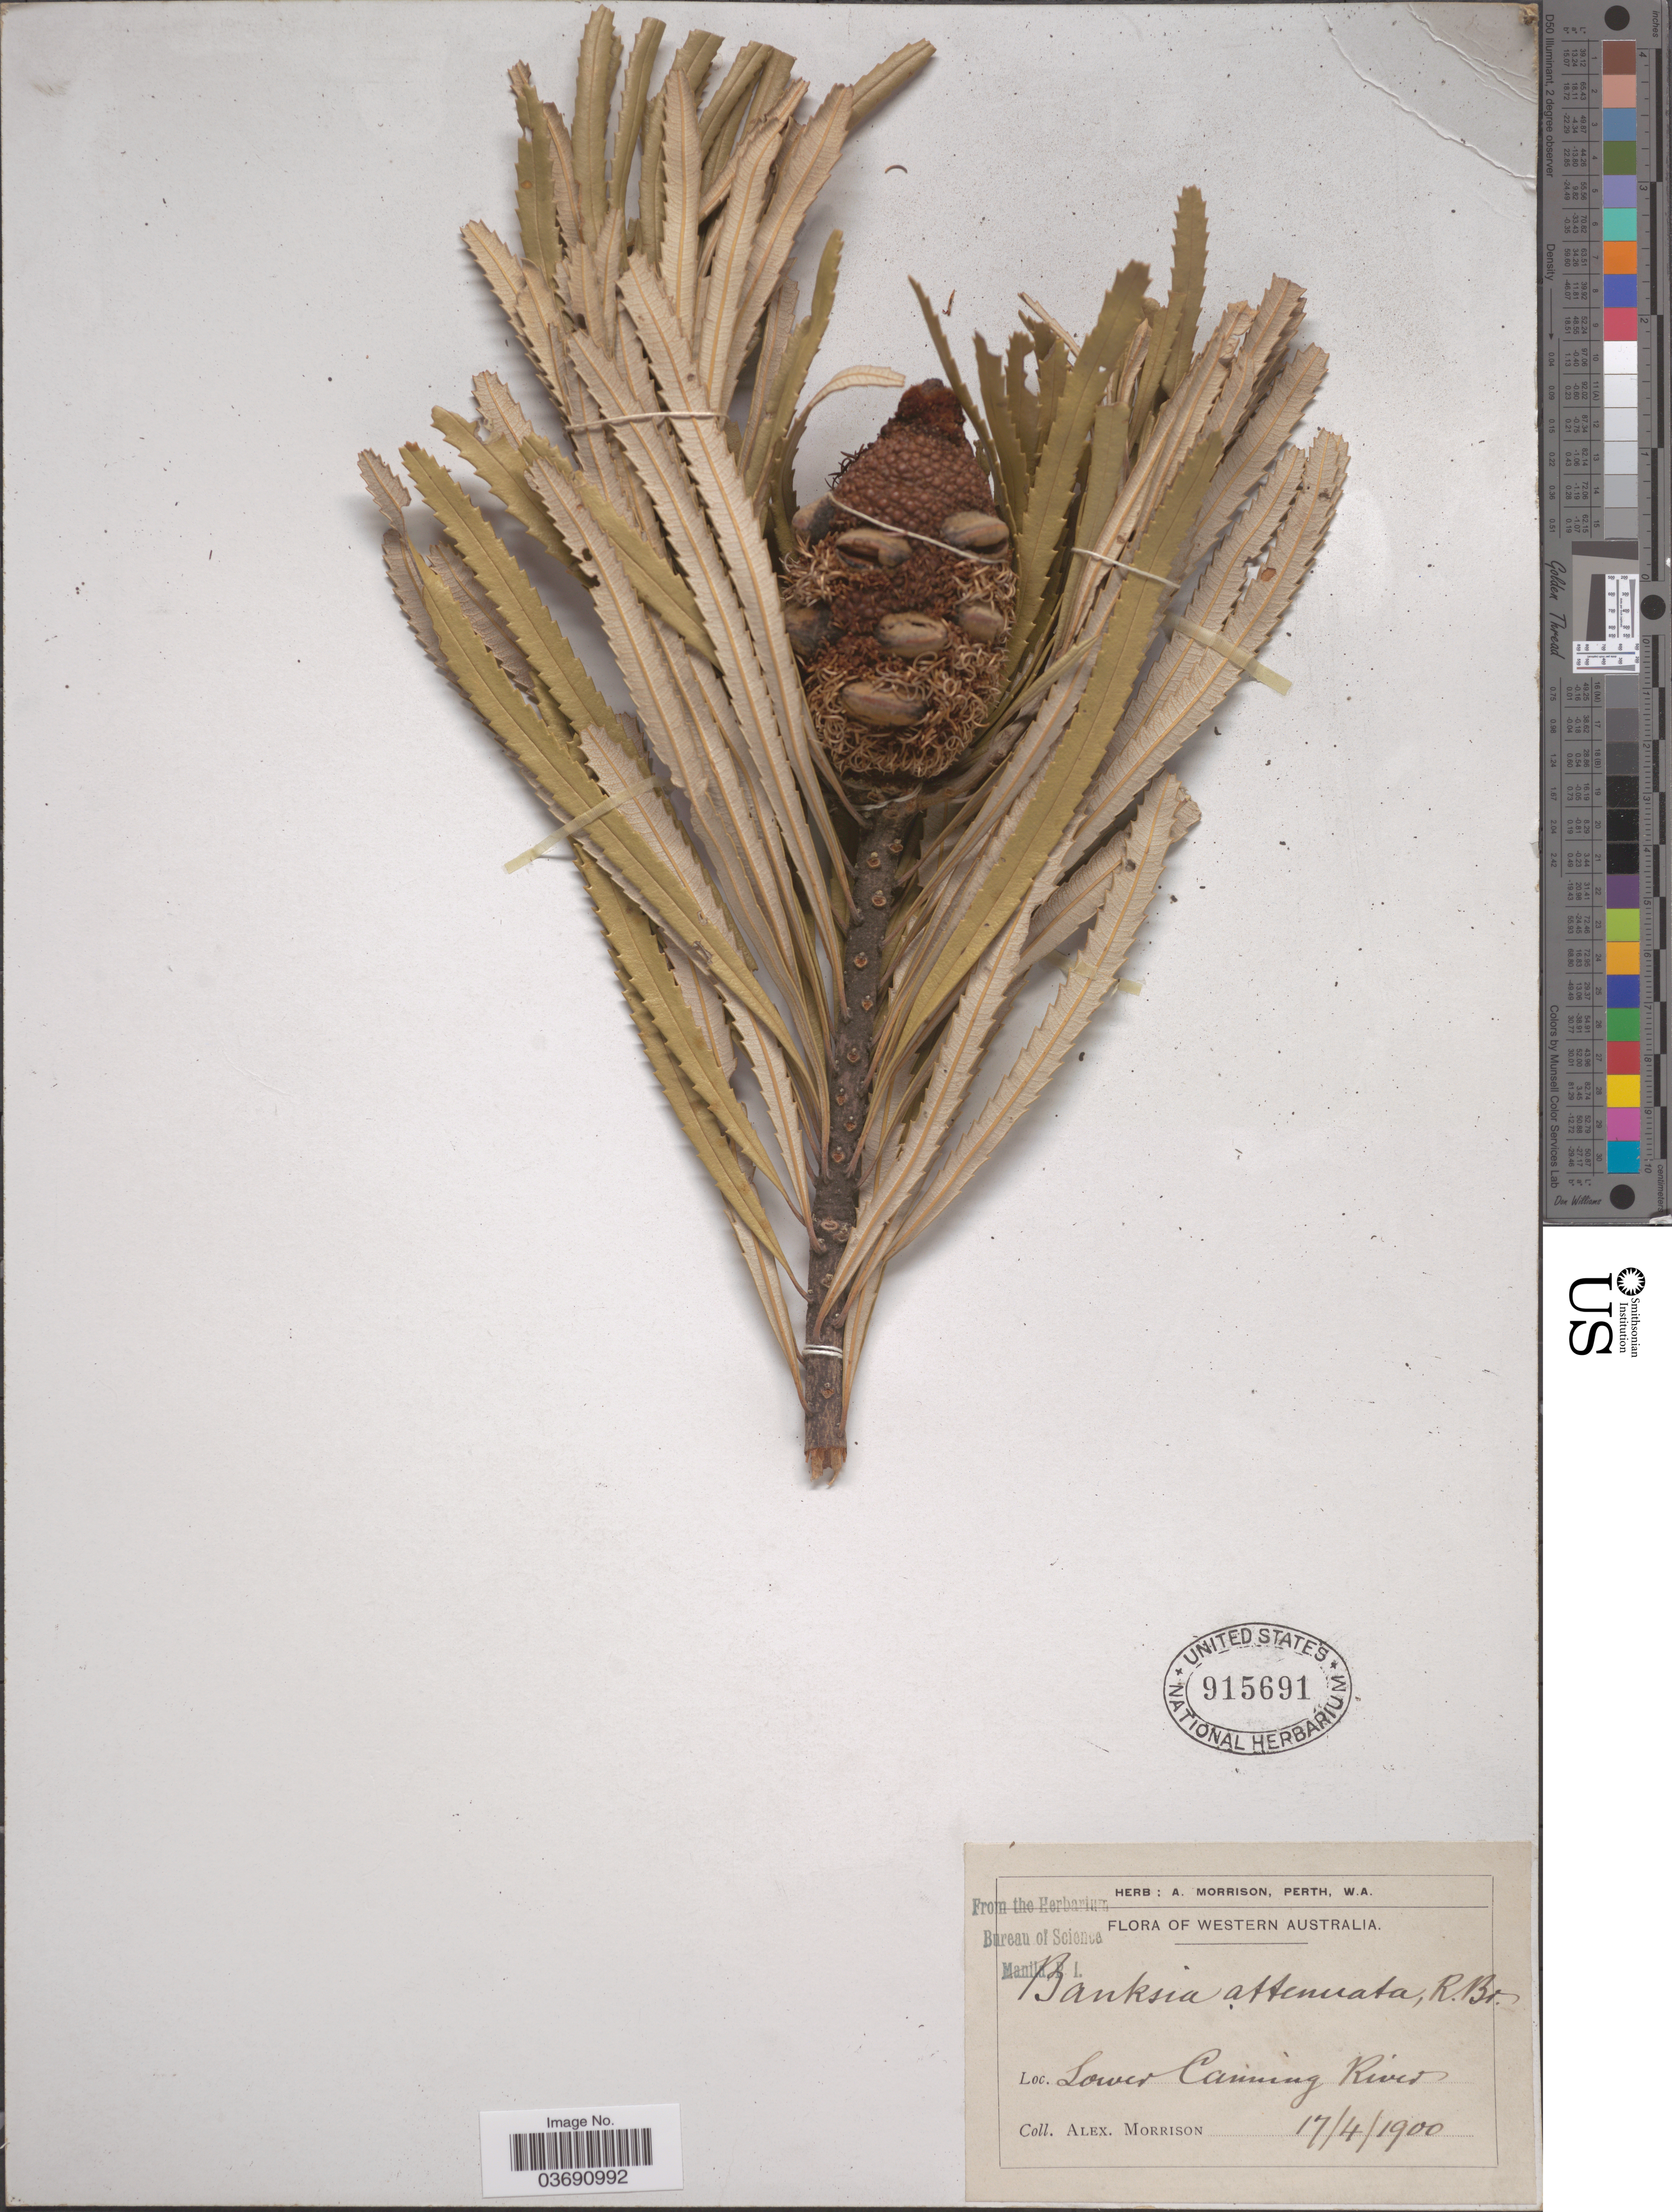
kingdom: Plantae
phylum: Tracheophyta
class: Magnoliopsida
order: Proteales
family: Proteaceae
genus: Banksia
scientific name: Banksia attenuata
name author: R. Br.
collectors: A. Morrison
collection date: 1900-04-17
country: Australia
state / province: Western Australia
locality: Lower Canning River.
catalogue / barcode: US 915691